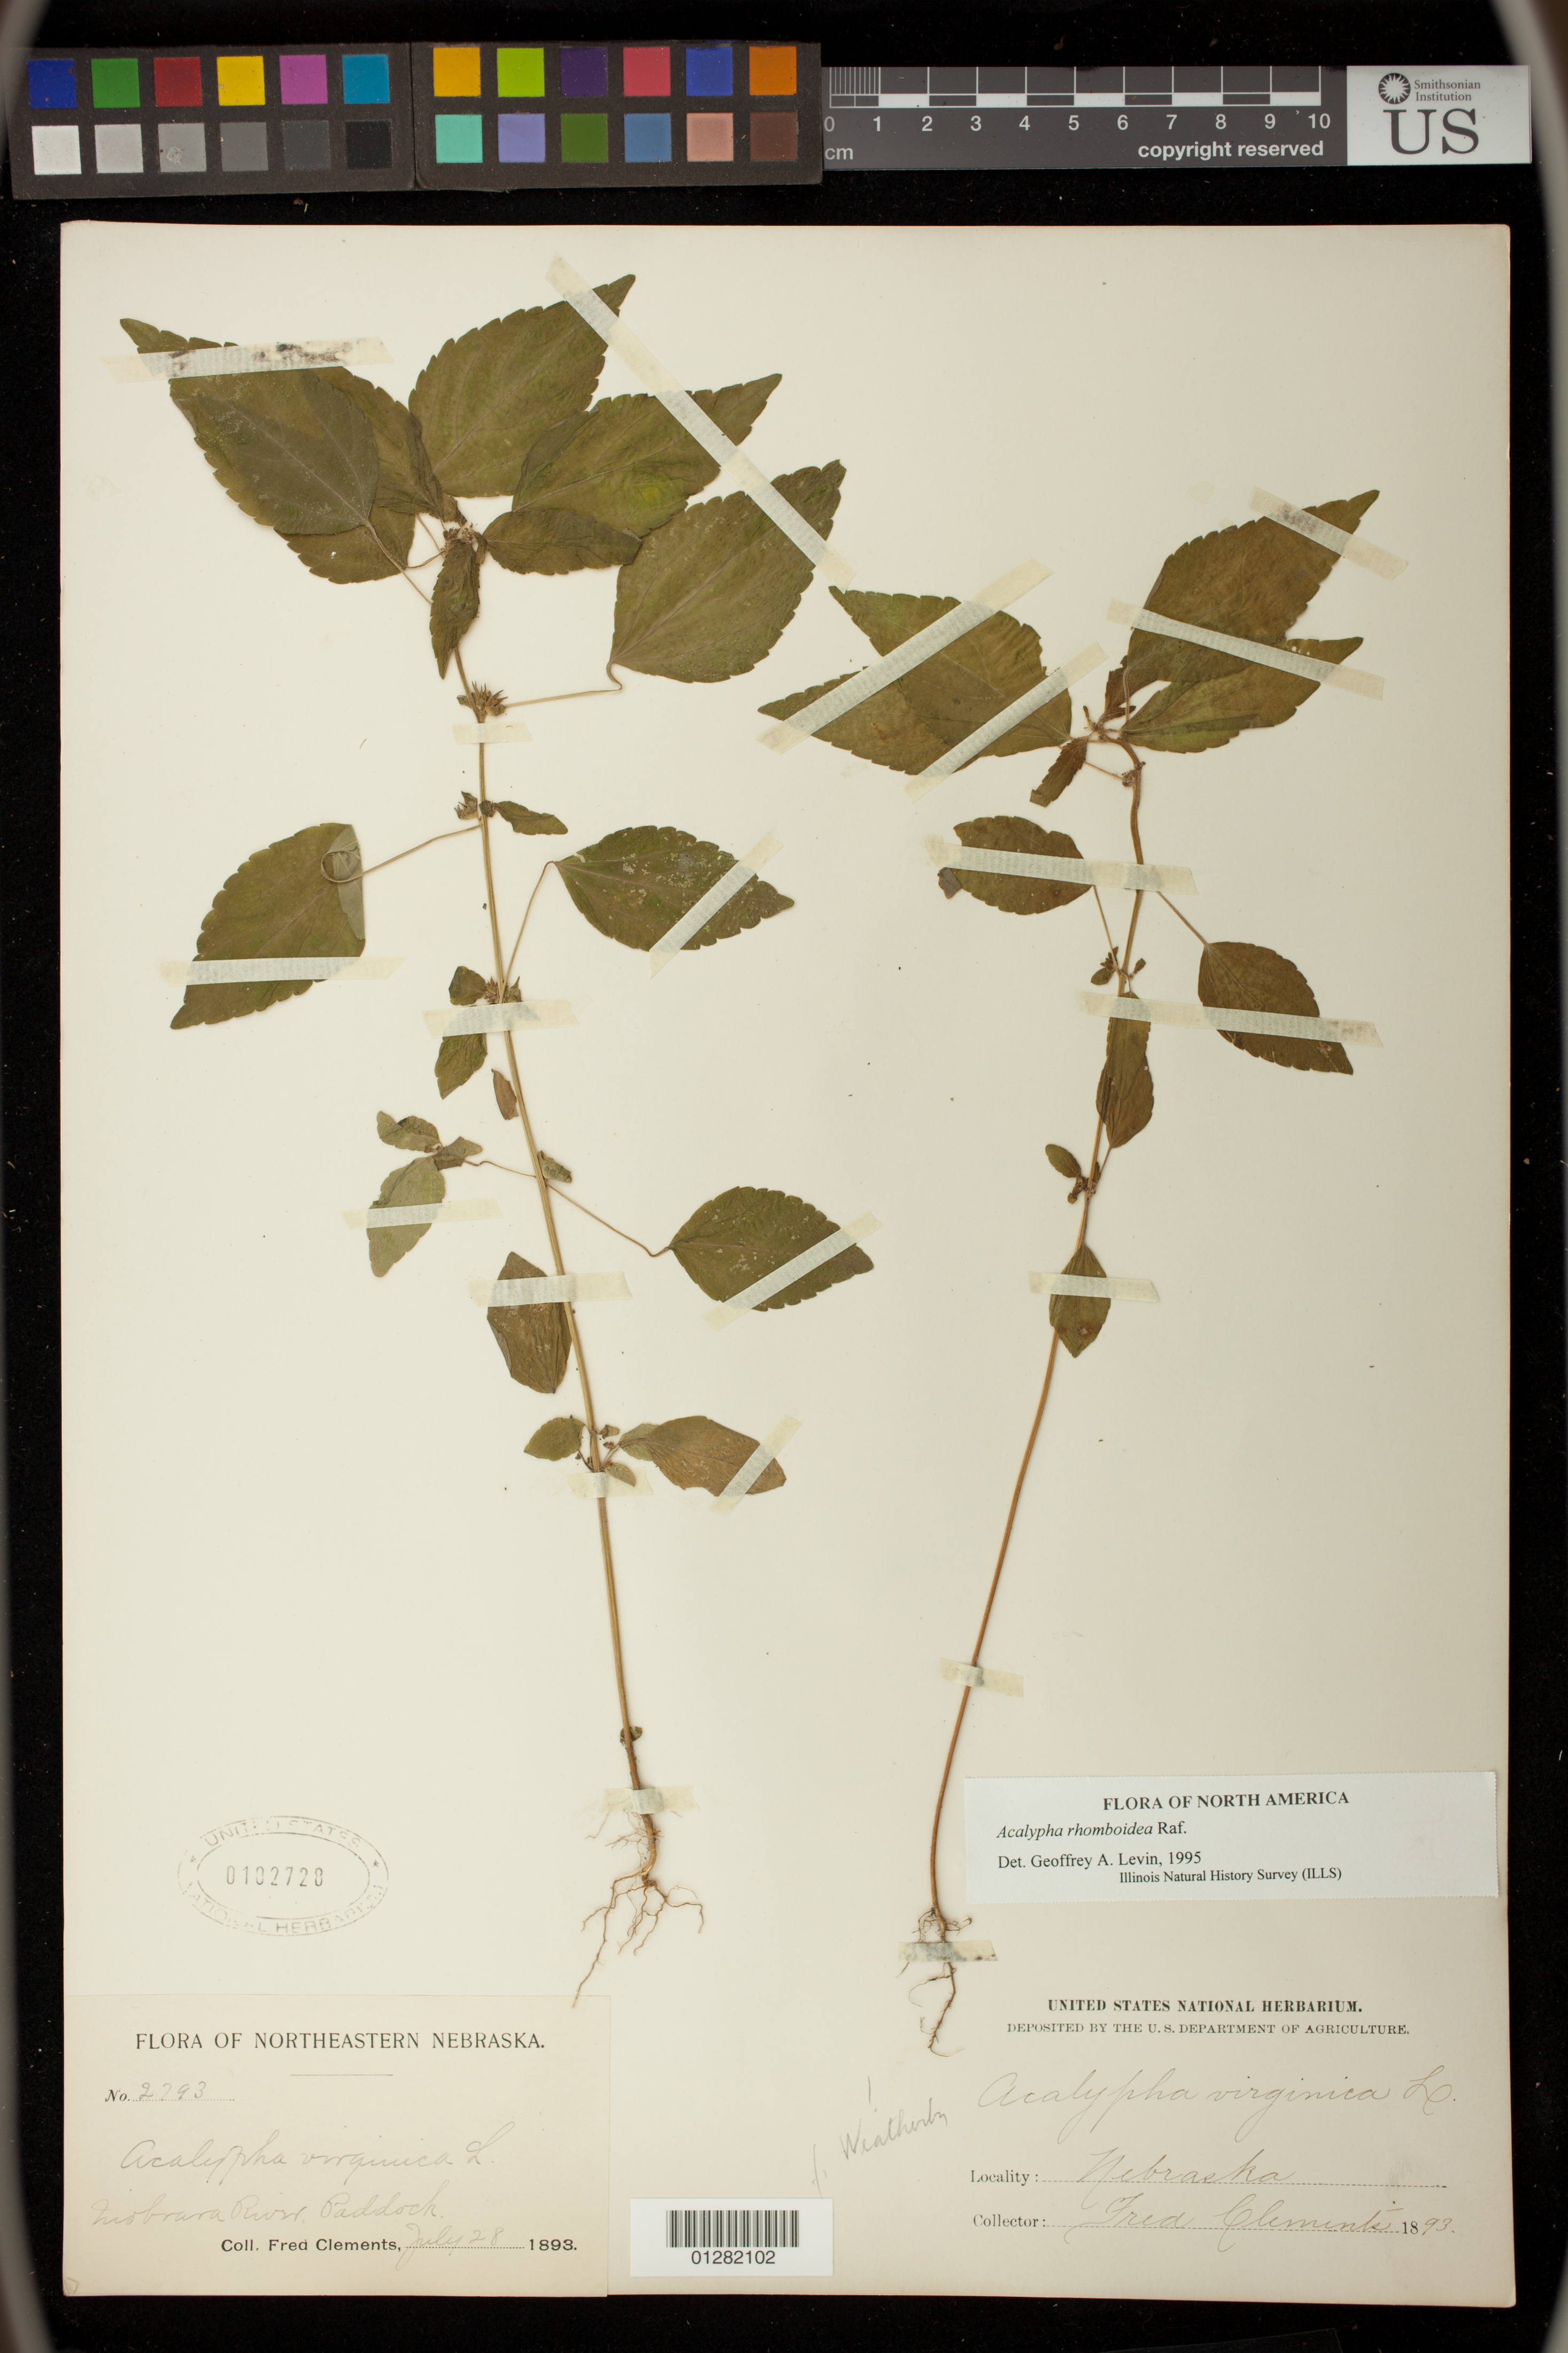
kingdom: Plantae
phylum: Tracheophyta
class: Magnoliopsida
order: Malpighiales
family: Euphorbiaceae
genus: Acalypha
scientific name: Acalypha rhomboidea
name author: Raf.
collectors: F. E. Clements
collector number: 2793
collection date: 1893-07-28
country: United States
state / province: Nebraska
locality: Northeastern Nebraska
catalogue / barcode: US 102728